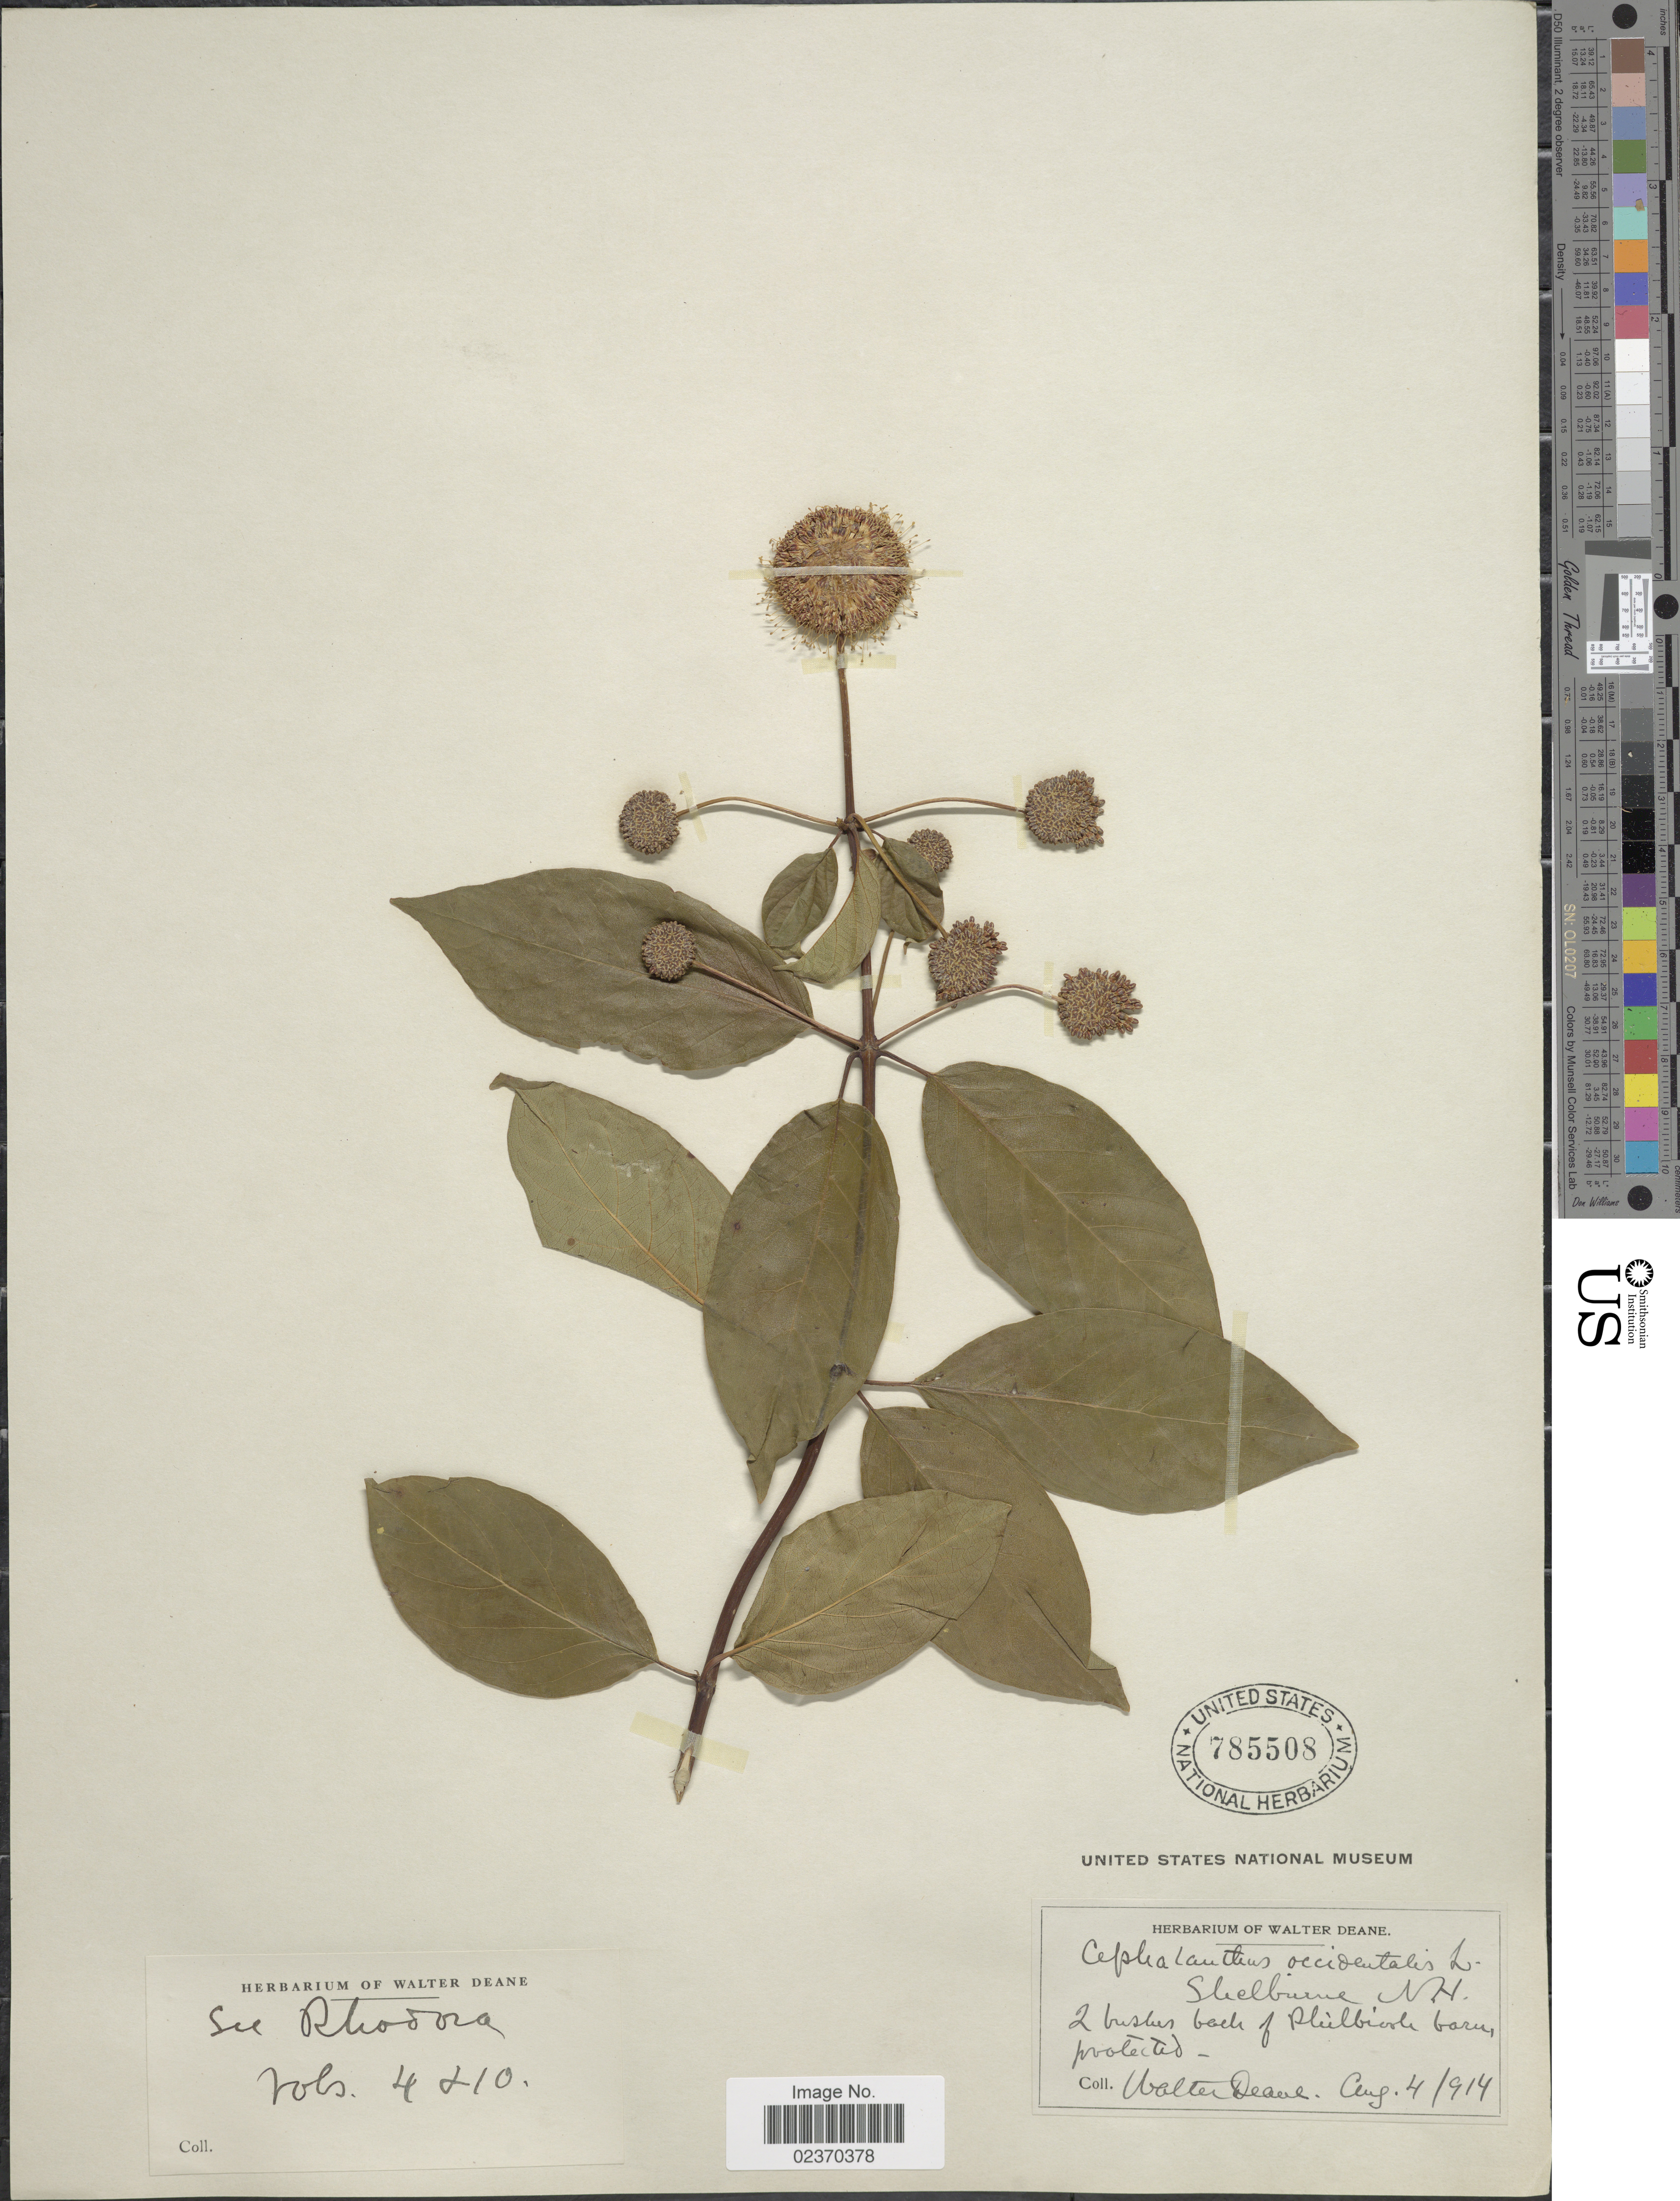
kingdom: Plantae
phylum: Tracheophyta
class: Magnoliopsida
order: Gentianales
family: Rubiaceae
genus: Cephalanthus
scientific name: Cephalanthus occidentalis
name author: L.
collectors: W. Deane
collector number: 4210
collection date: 1914-08-04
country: United States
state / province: New Hampshire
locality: Shelburne, 2 bushes back of Philbrook barn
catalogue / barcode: US 785508